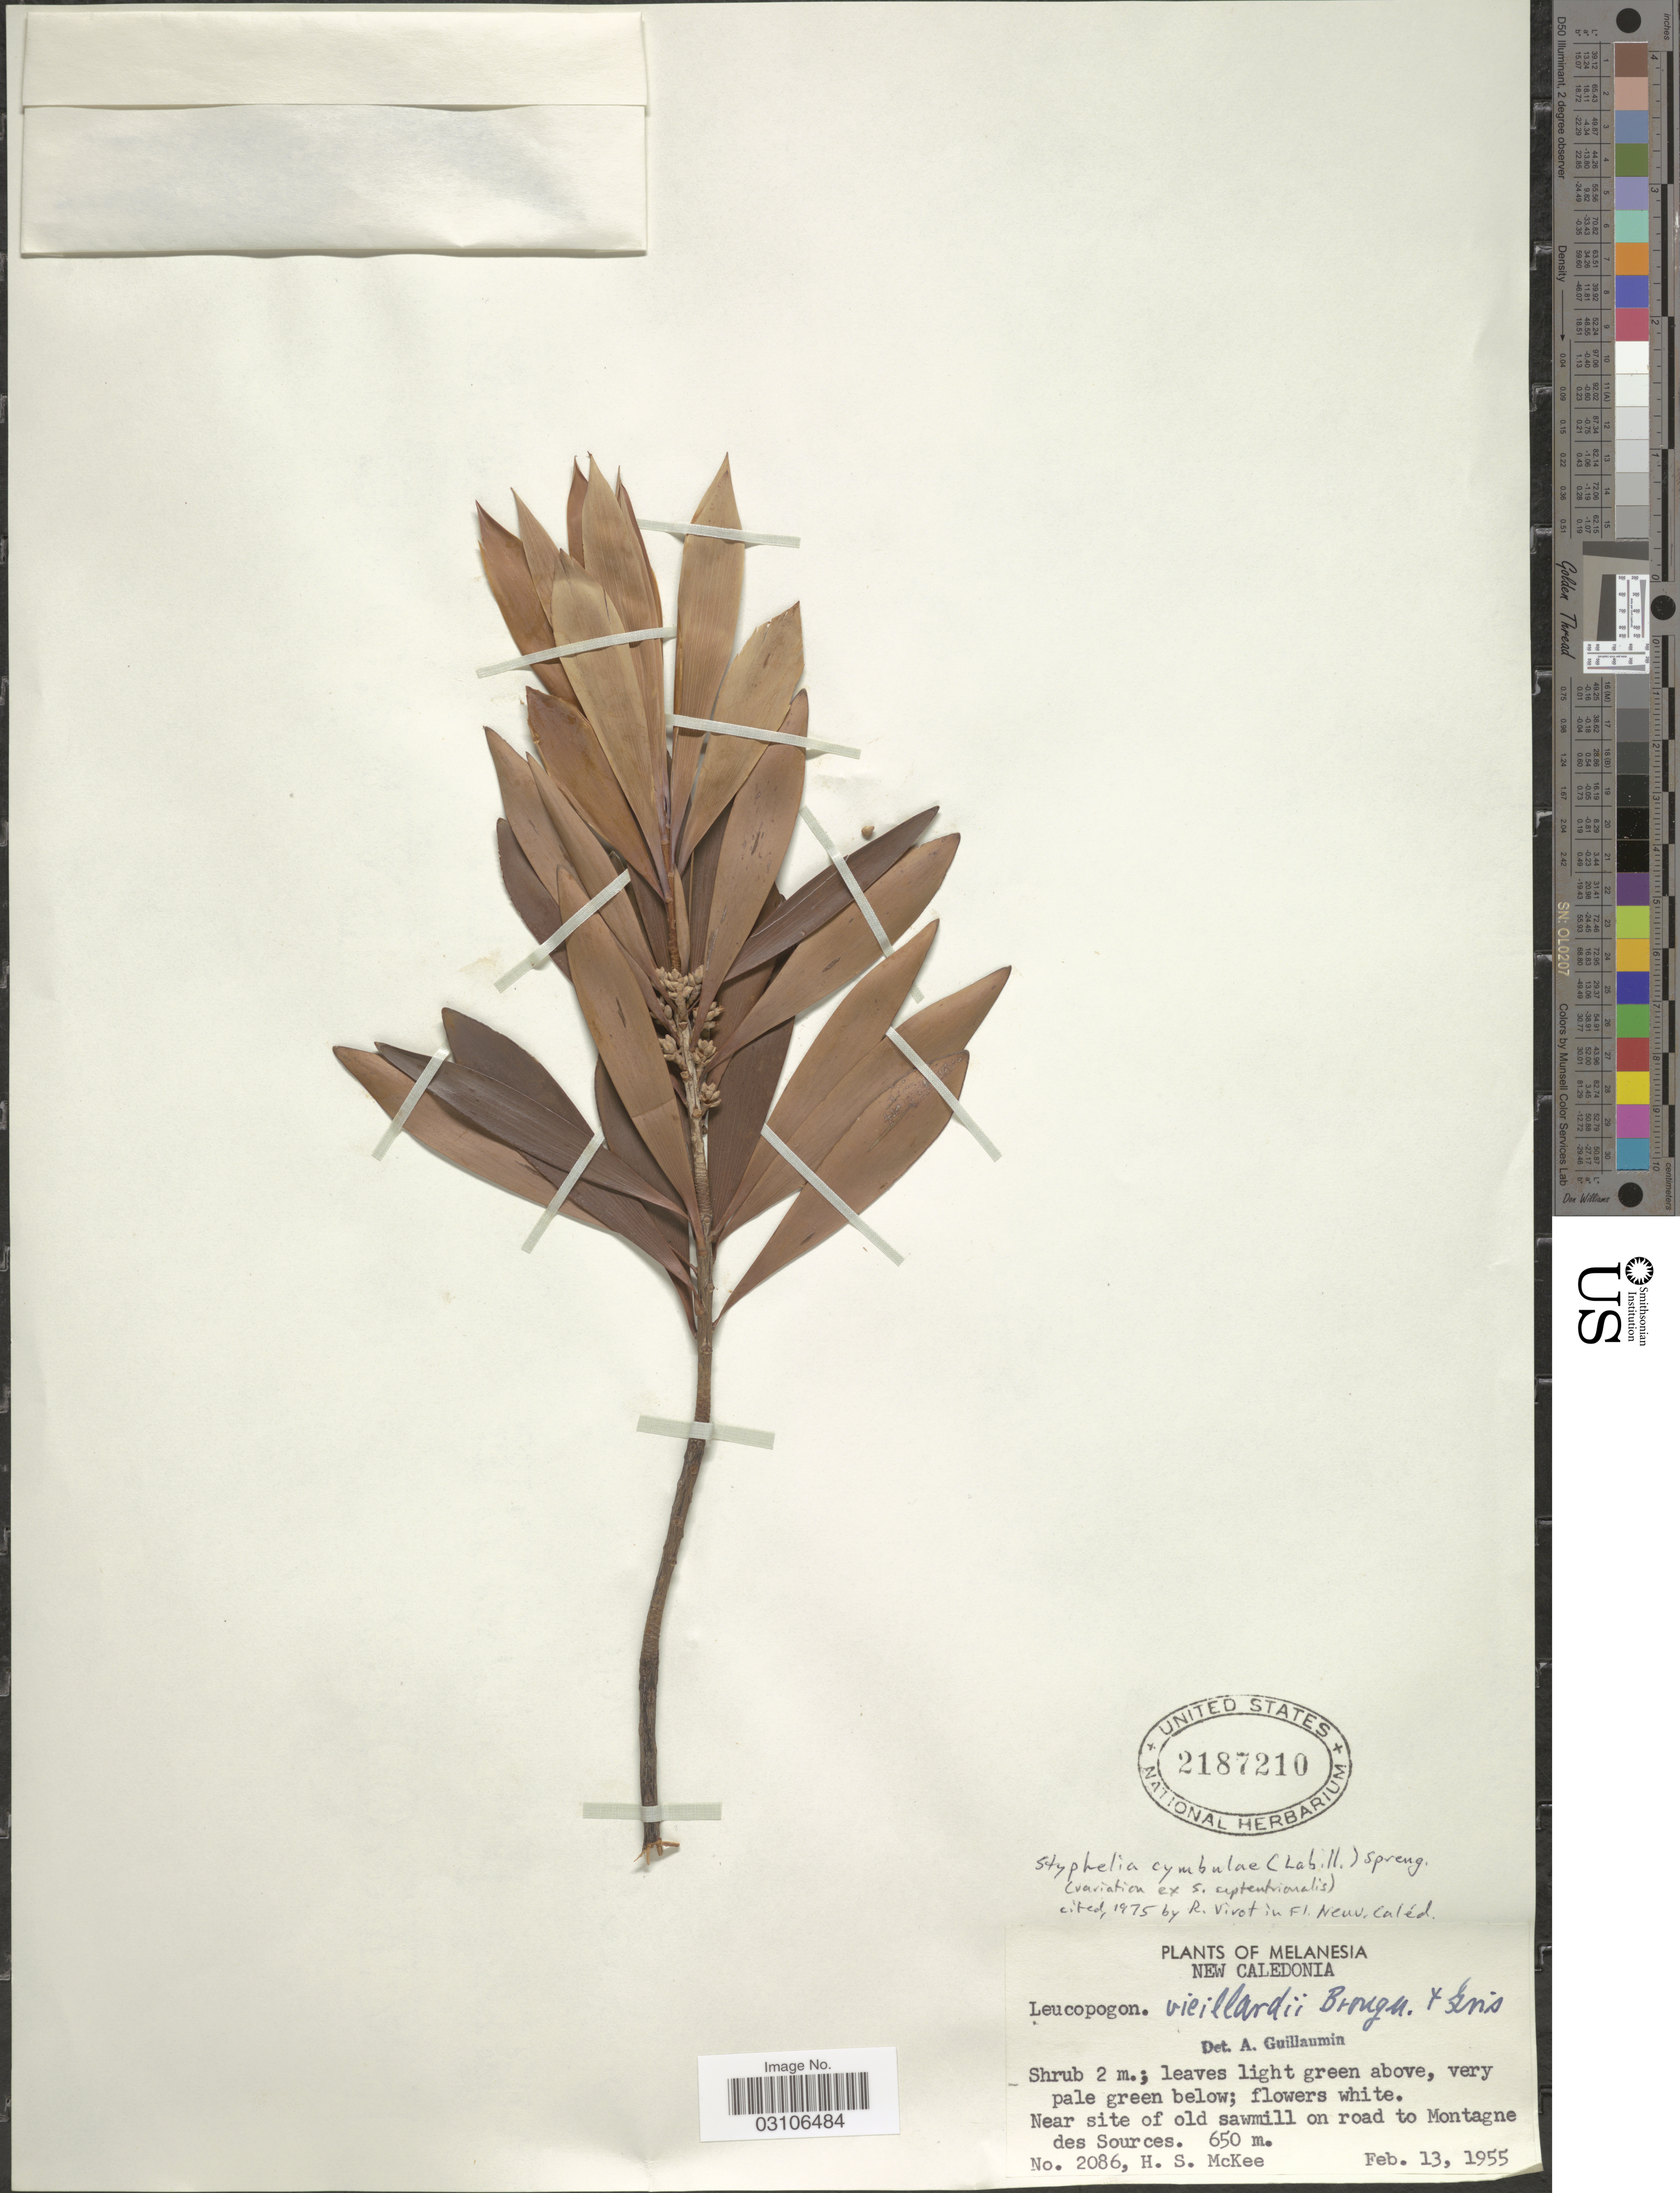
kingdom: Plantae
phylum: Tracheophyta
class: Magnoliopsida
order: Ericales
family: Ericaceae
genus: Styphelia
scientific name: Styphelia cymbulae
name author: (Labill.) Spreng.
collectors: H. S. McKee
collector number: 2086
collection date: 1955-02-13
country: New Caledonia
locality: Near site of old sawmill on road to Montagne des Sources.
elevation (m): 650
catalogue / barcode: US 2187210